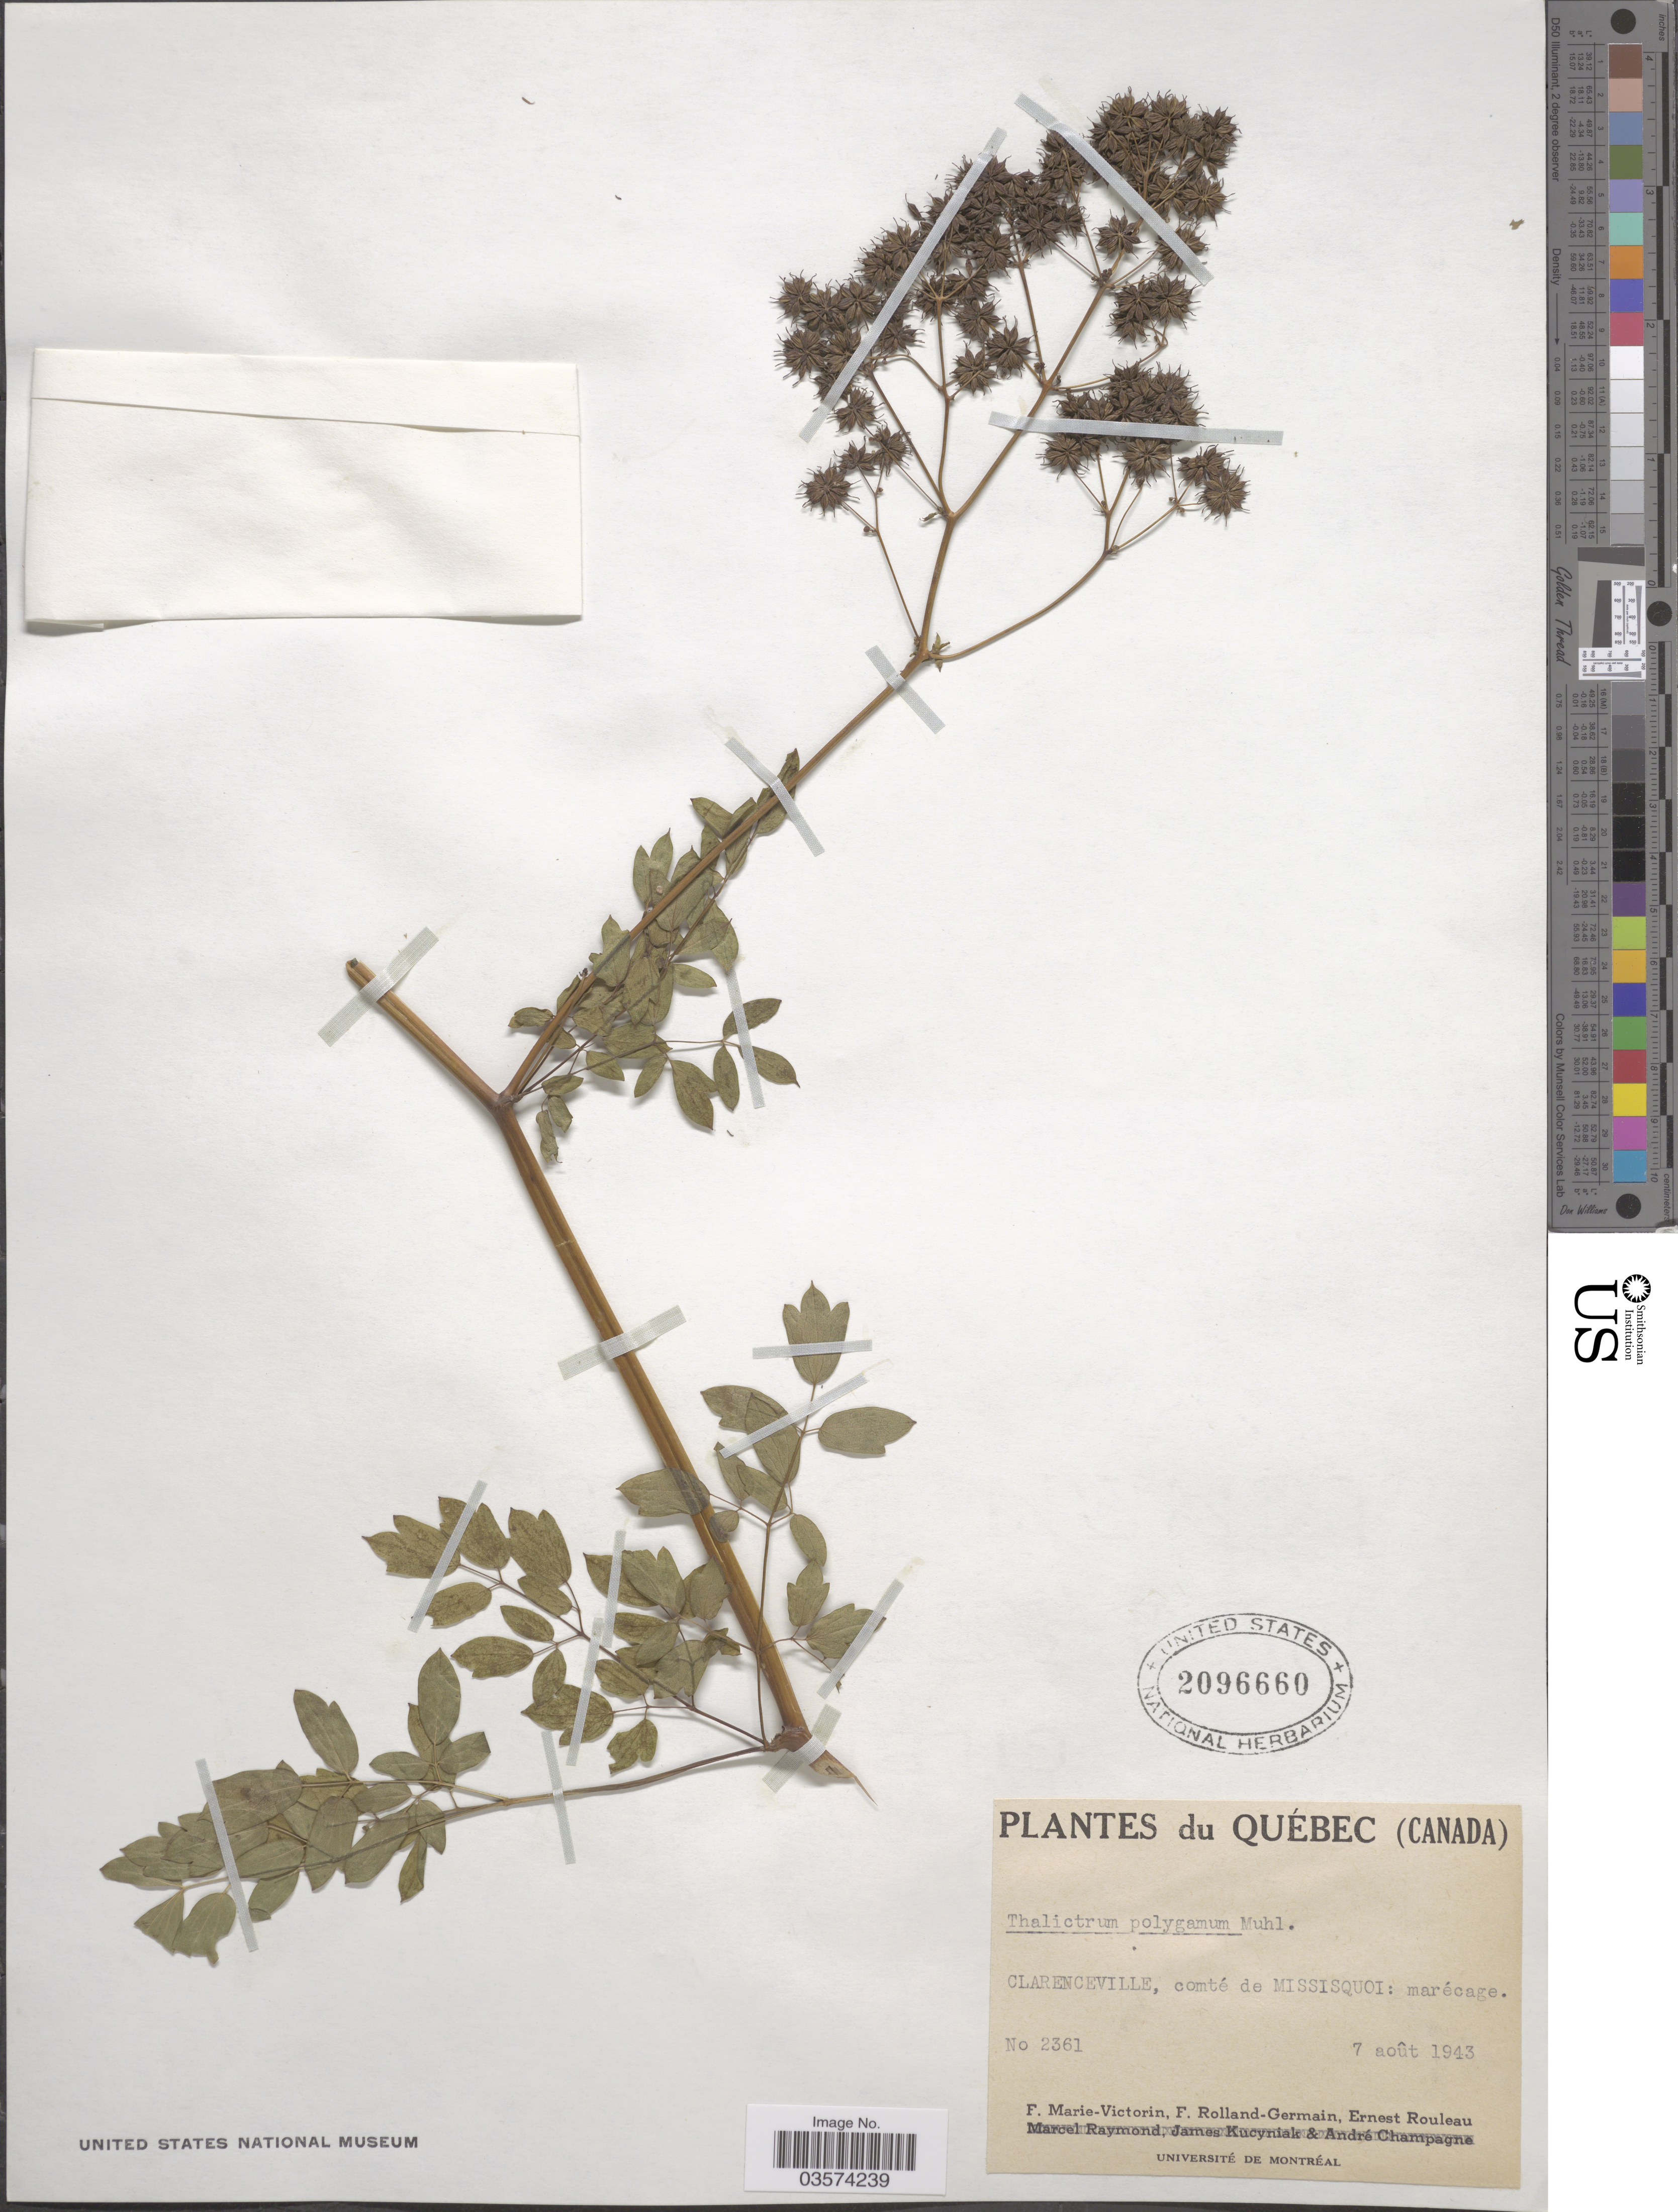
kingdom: Plantae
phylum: Tracheophyta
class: Magnoliopsida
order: Ranunculales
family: Ranunculaceae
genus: Thalictrum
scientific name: Thalictrum pubescens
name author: Pursh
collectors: F. Marie-Victorin, Rolland-Germain & J. Rouleau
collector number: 2361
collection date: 1943-08-07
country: Canada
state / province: Quebec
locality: Clarenceville, comté de Missisquoi: marécage.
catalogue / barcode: US 2096660